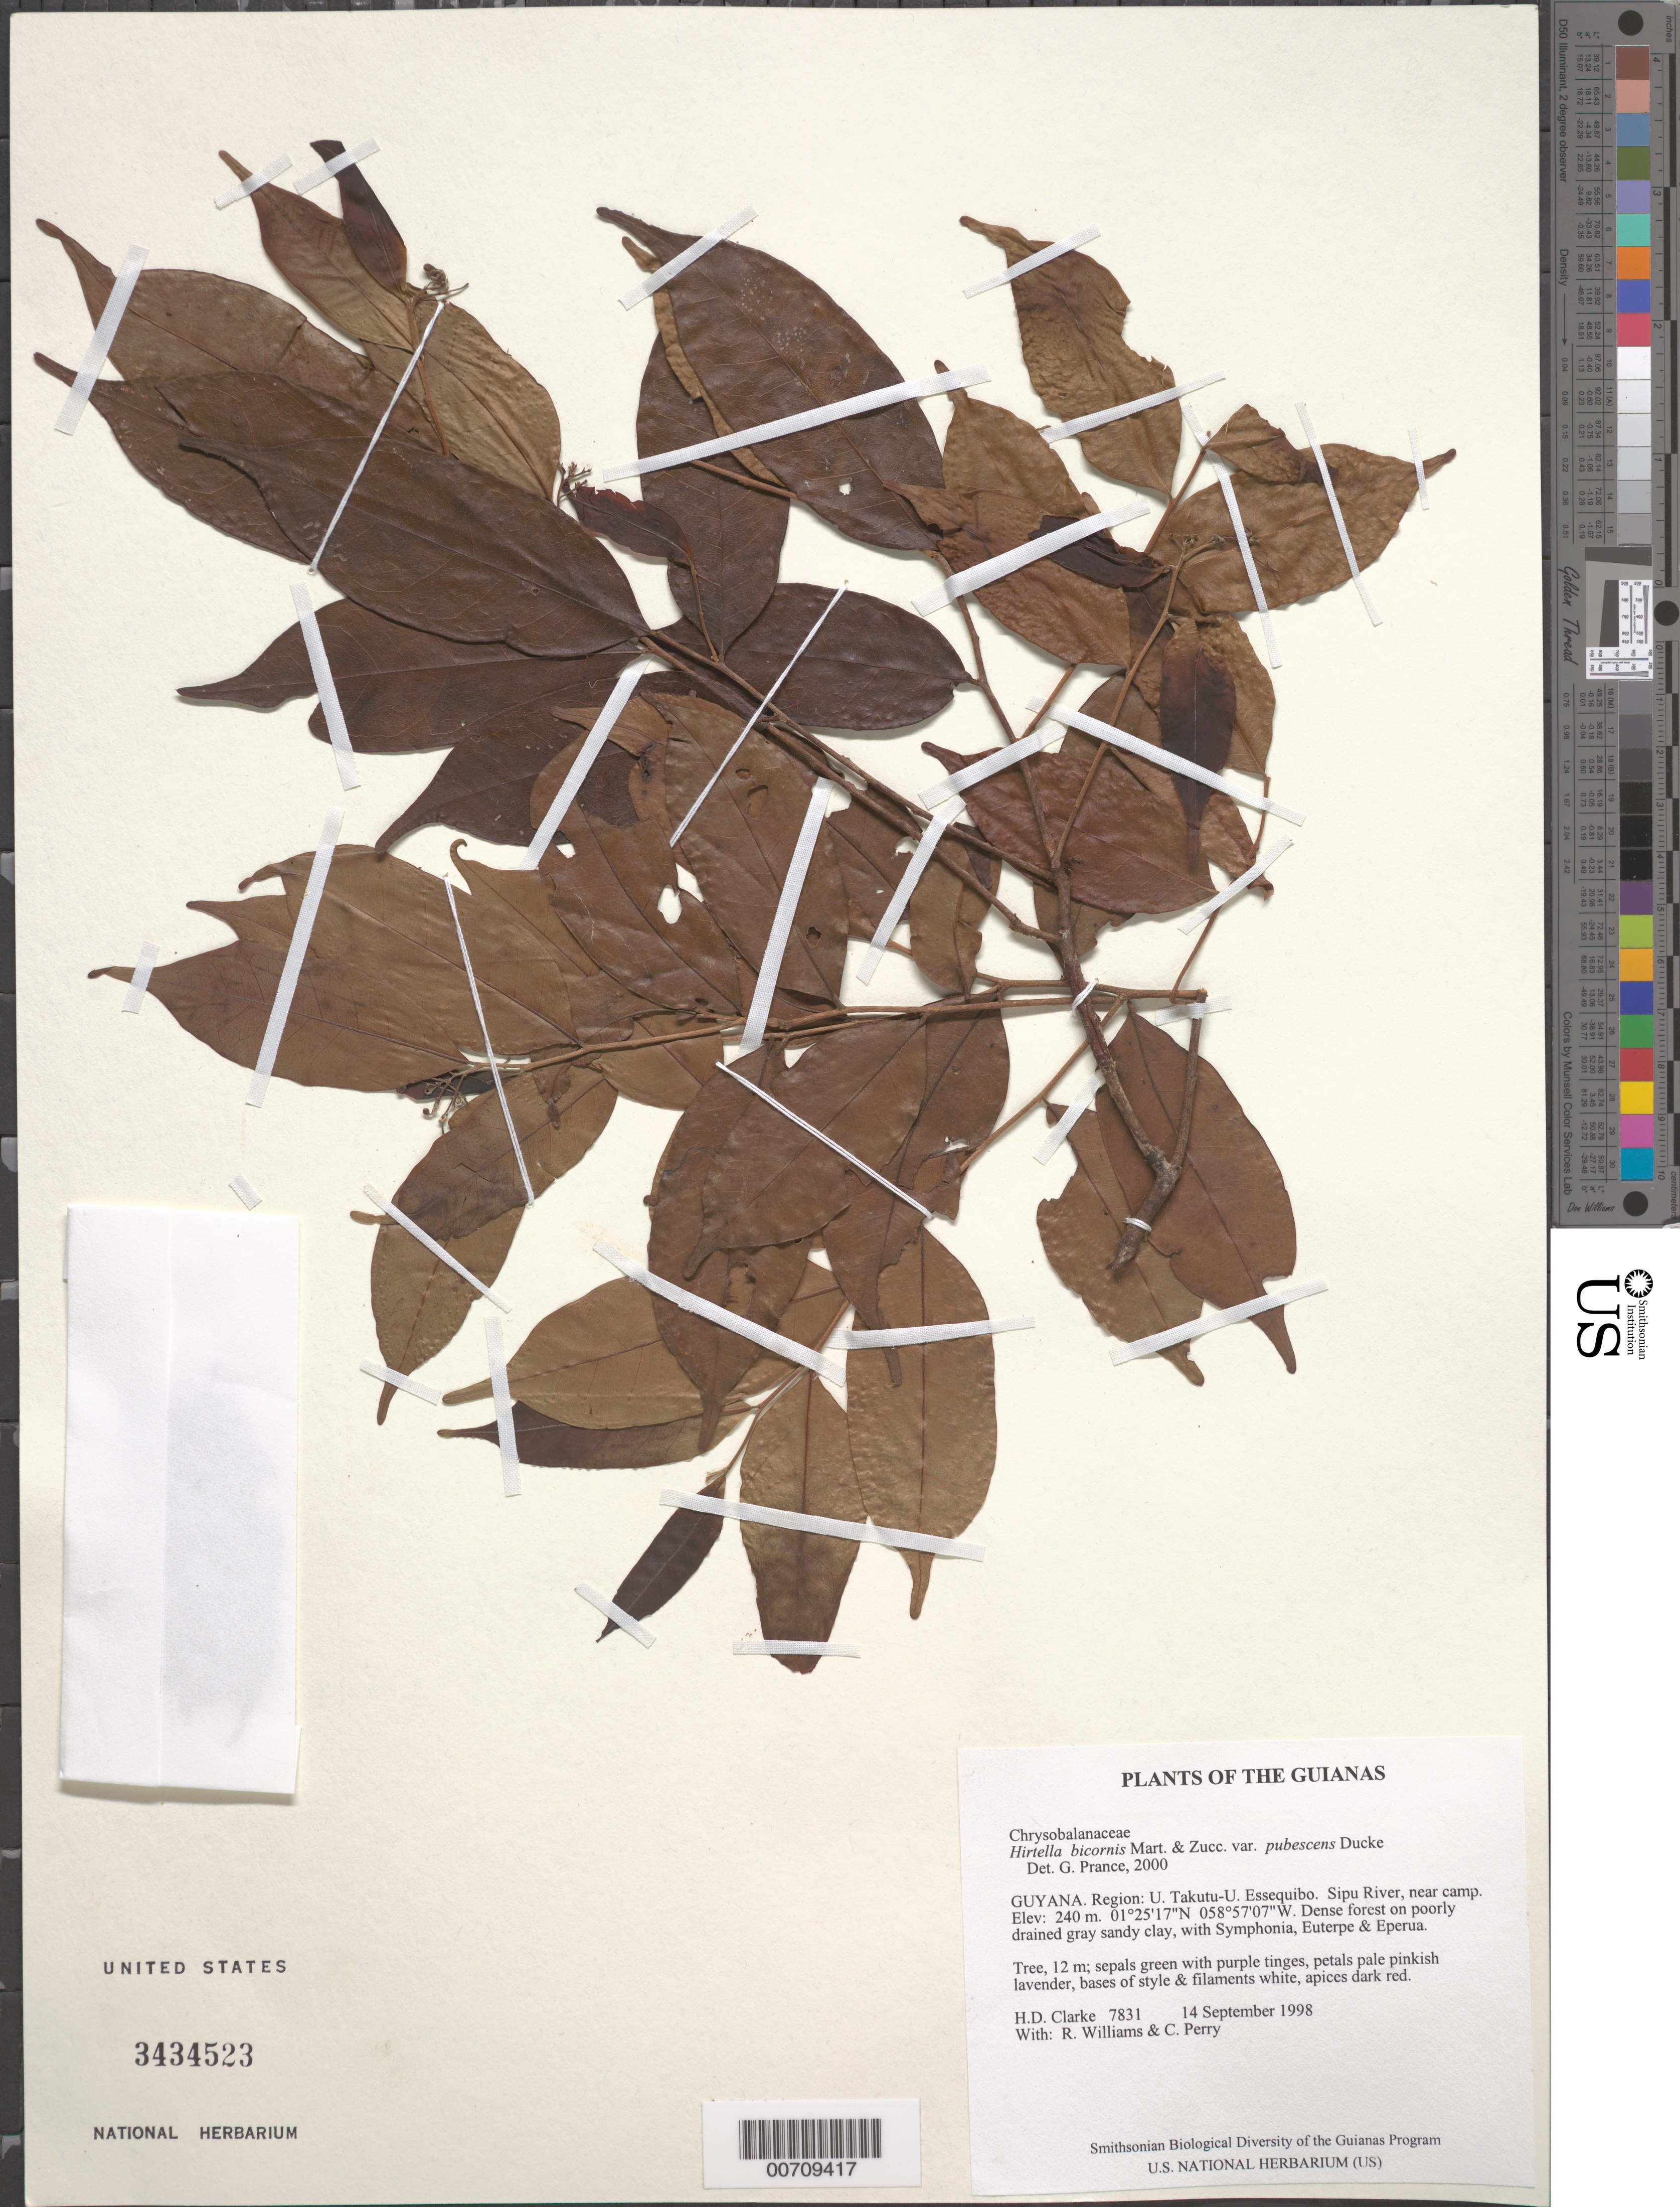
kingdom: Plantae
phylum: Tracheophyta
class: Magnoliopsida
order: Malpighiales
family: Chrysobalanaceae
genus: Hirtella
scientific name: Hirtella bicornis var. pubescens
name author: Ducke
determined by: Prance, G. T.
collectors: H. D. Clarke, R. Williams & C. Perry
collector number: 7831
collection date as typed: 14 September 1998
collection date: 1998-09-14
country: Guyana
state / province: U. Takutu-U. Essequibo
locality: Sipu River, near camp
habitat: Dense forest on poorly drained gray sandy clay, with Symphonia, Euterpe & Eperua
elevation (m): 240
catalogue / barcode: US 3434523